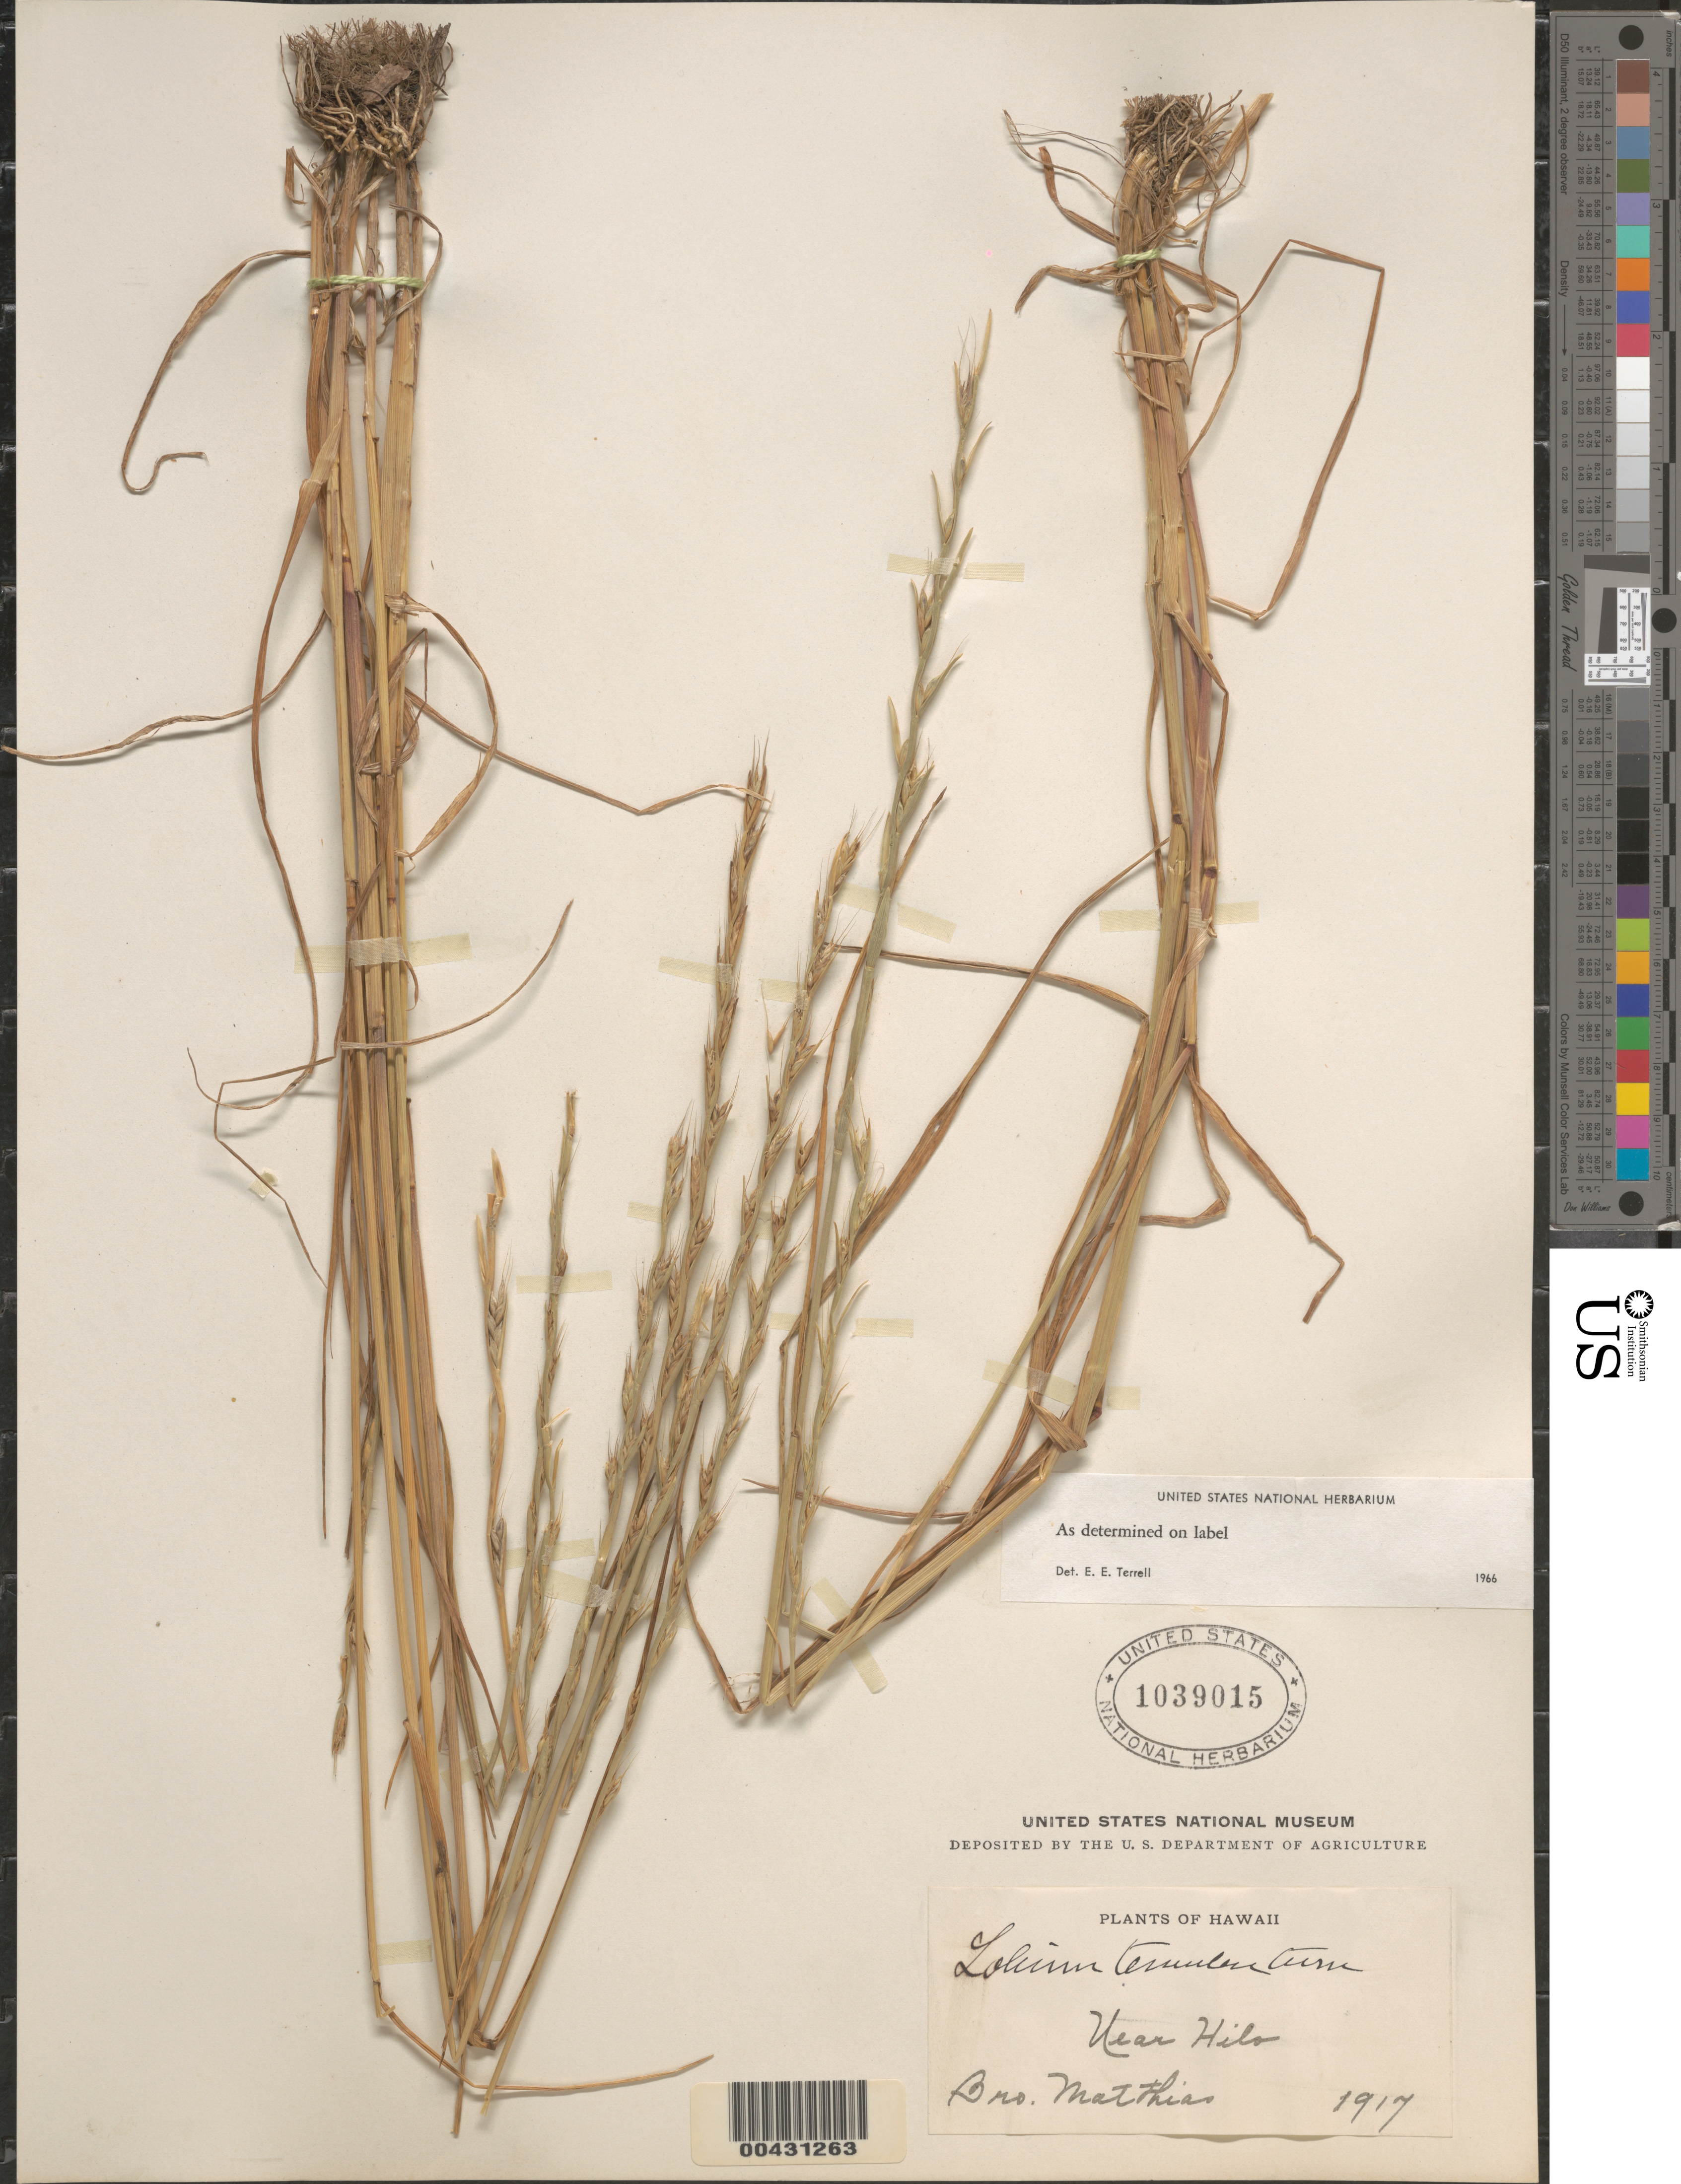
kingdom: Plantae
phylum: Tracheophyta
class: Liliopsida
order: Poales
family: Poaceae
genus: Lolium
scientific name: Lolium temulentum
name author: L.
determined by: Faccenda, K.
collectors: B. Matthias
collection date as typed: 1917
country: United States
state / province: Hawaii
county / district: Hawaii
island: Hawaii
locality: Near Hilo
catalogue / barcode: US 1039015